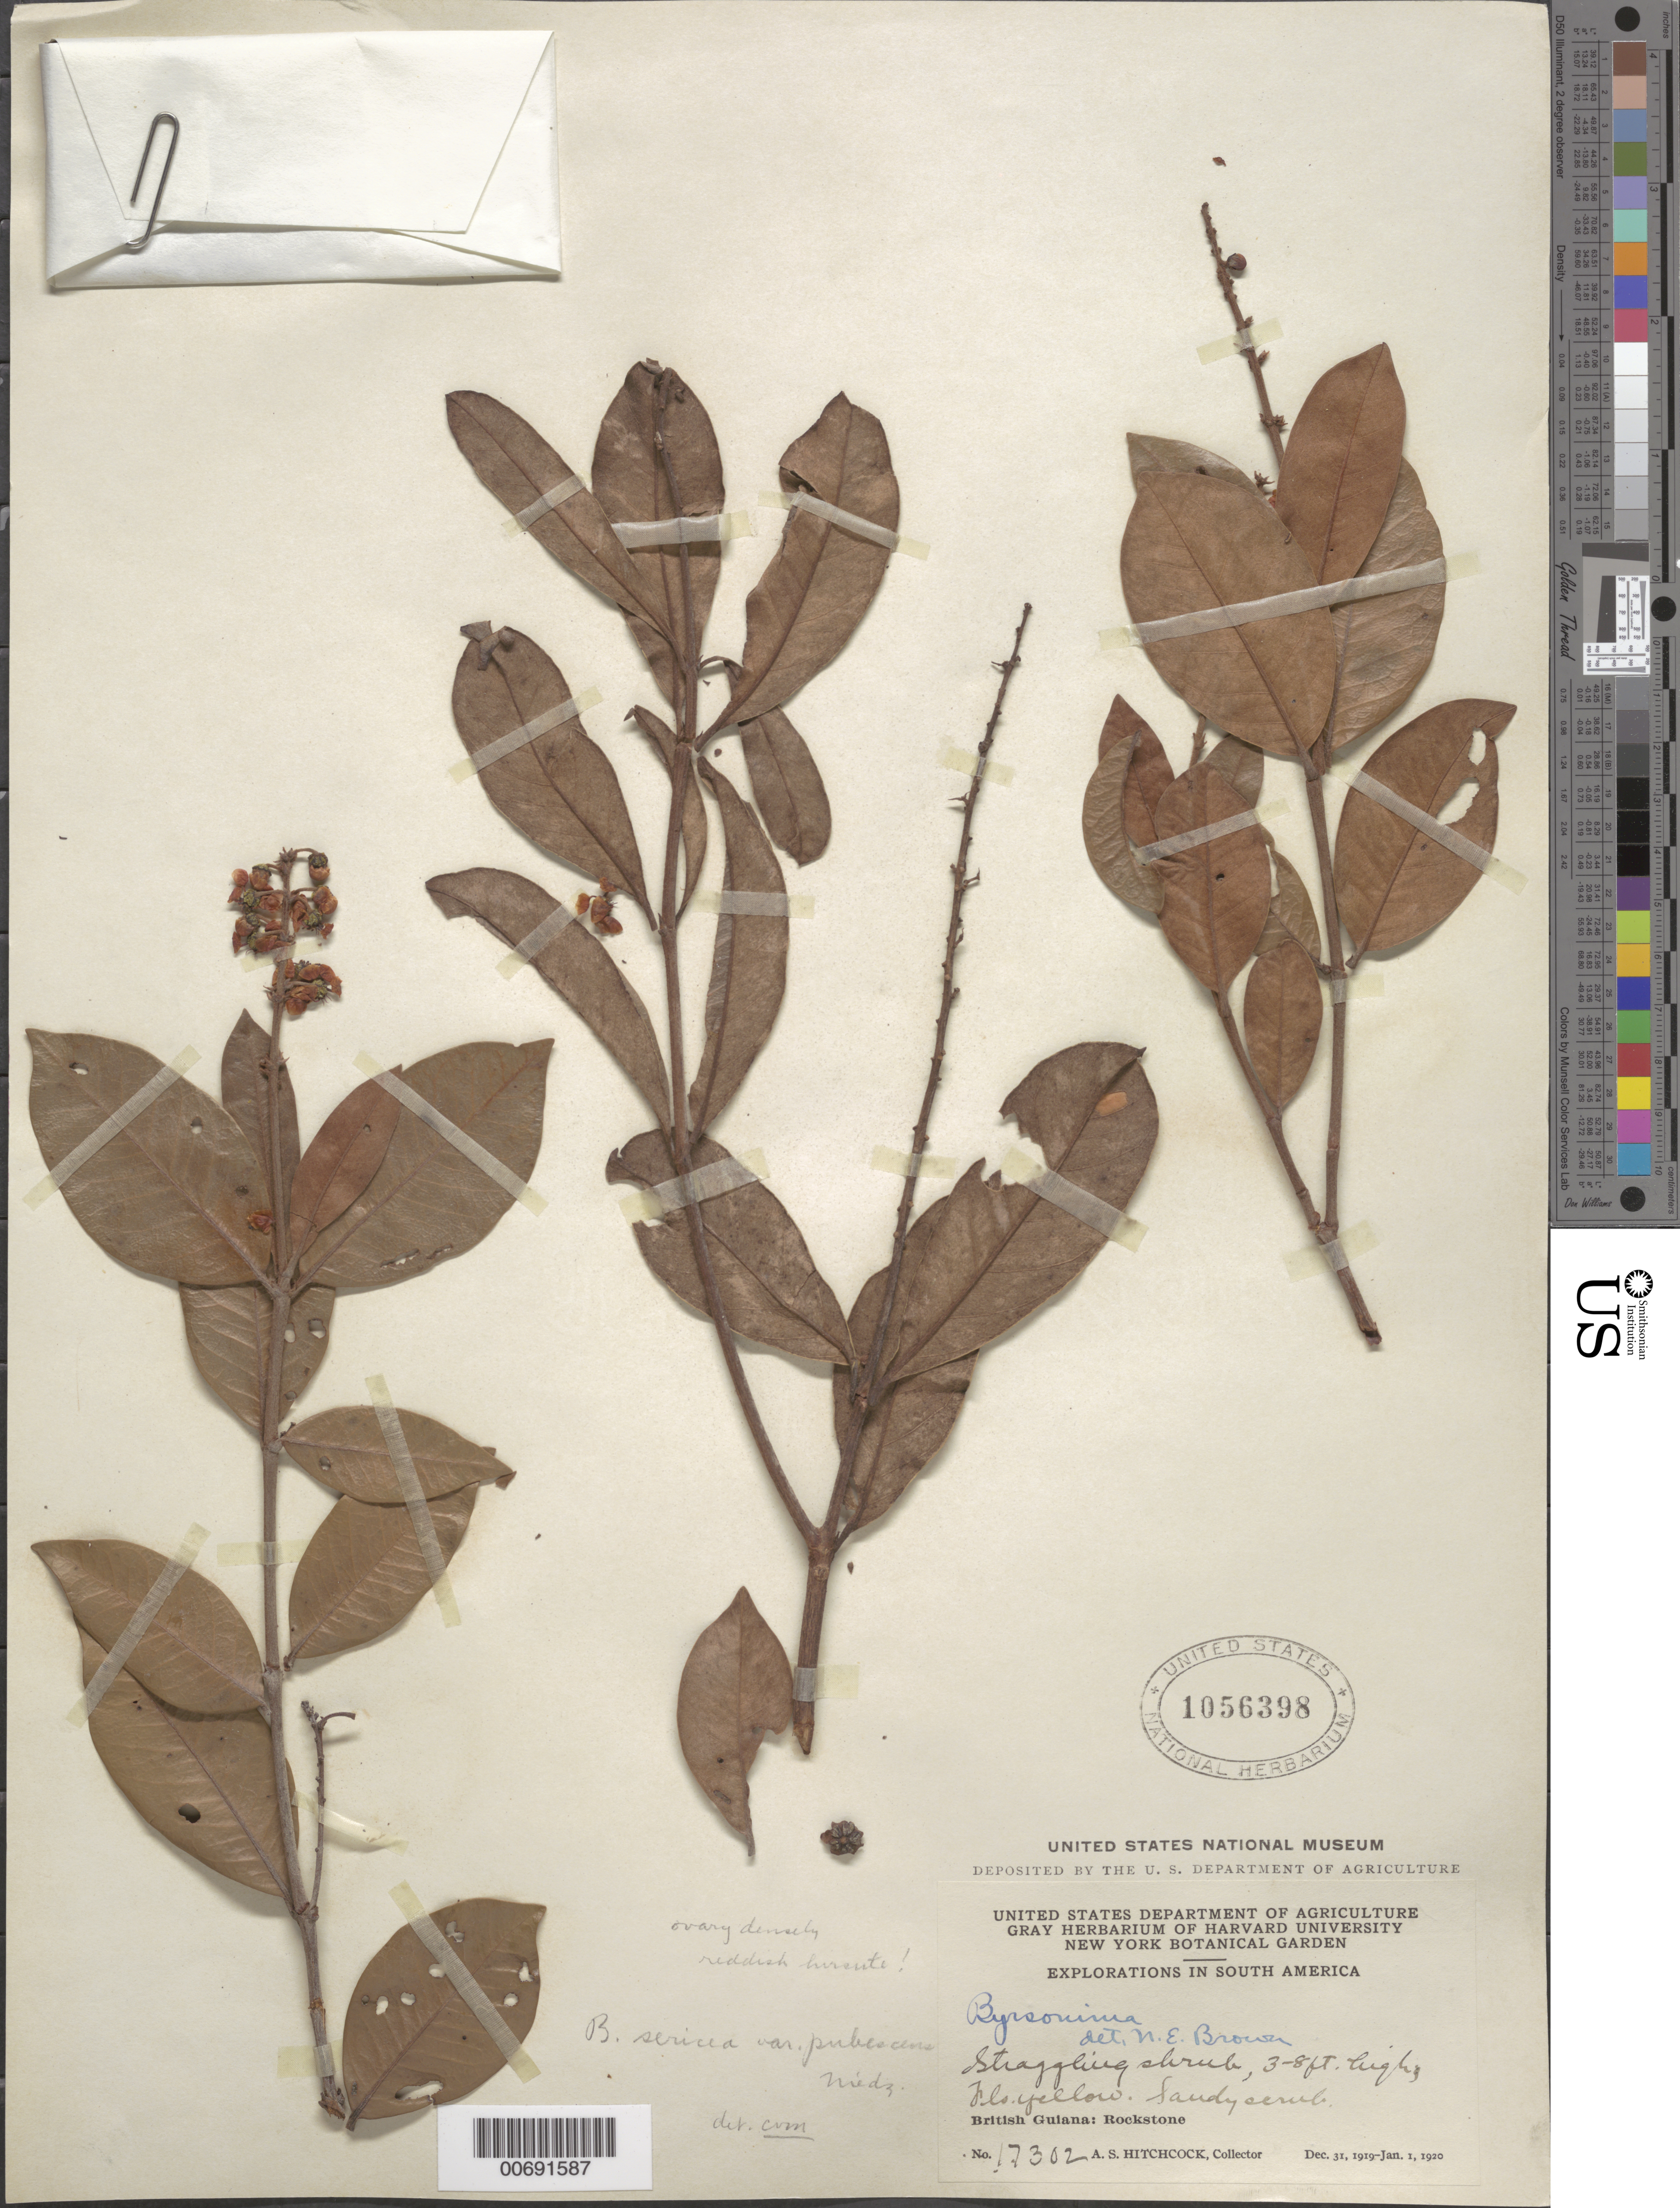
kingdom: Plantae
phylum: Tracheophyta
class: Magnoliopsida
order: Malpighiales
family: Malpighiaceae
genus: Byrsonima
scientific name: Byrsonima sericea var. pubescens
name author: Nied.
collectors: A. S. Hitchcock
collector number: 17302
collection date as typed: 31-Dec-19 to 1-Jan-20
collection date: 1919-12-31/1920-01-01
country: Guyana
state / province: U. Demerara-Berbice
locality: Rockstone, on the Essequibo River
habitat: Sandy scrub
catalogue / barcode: US 1056398